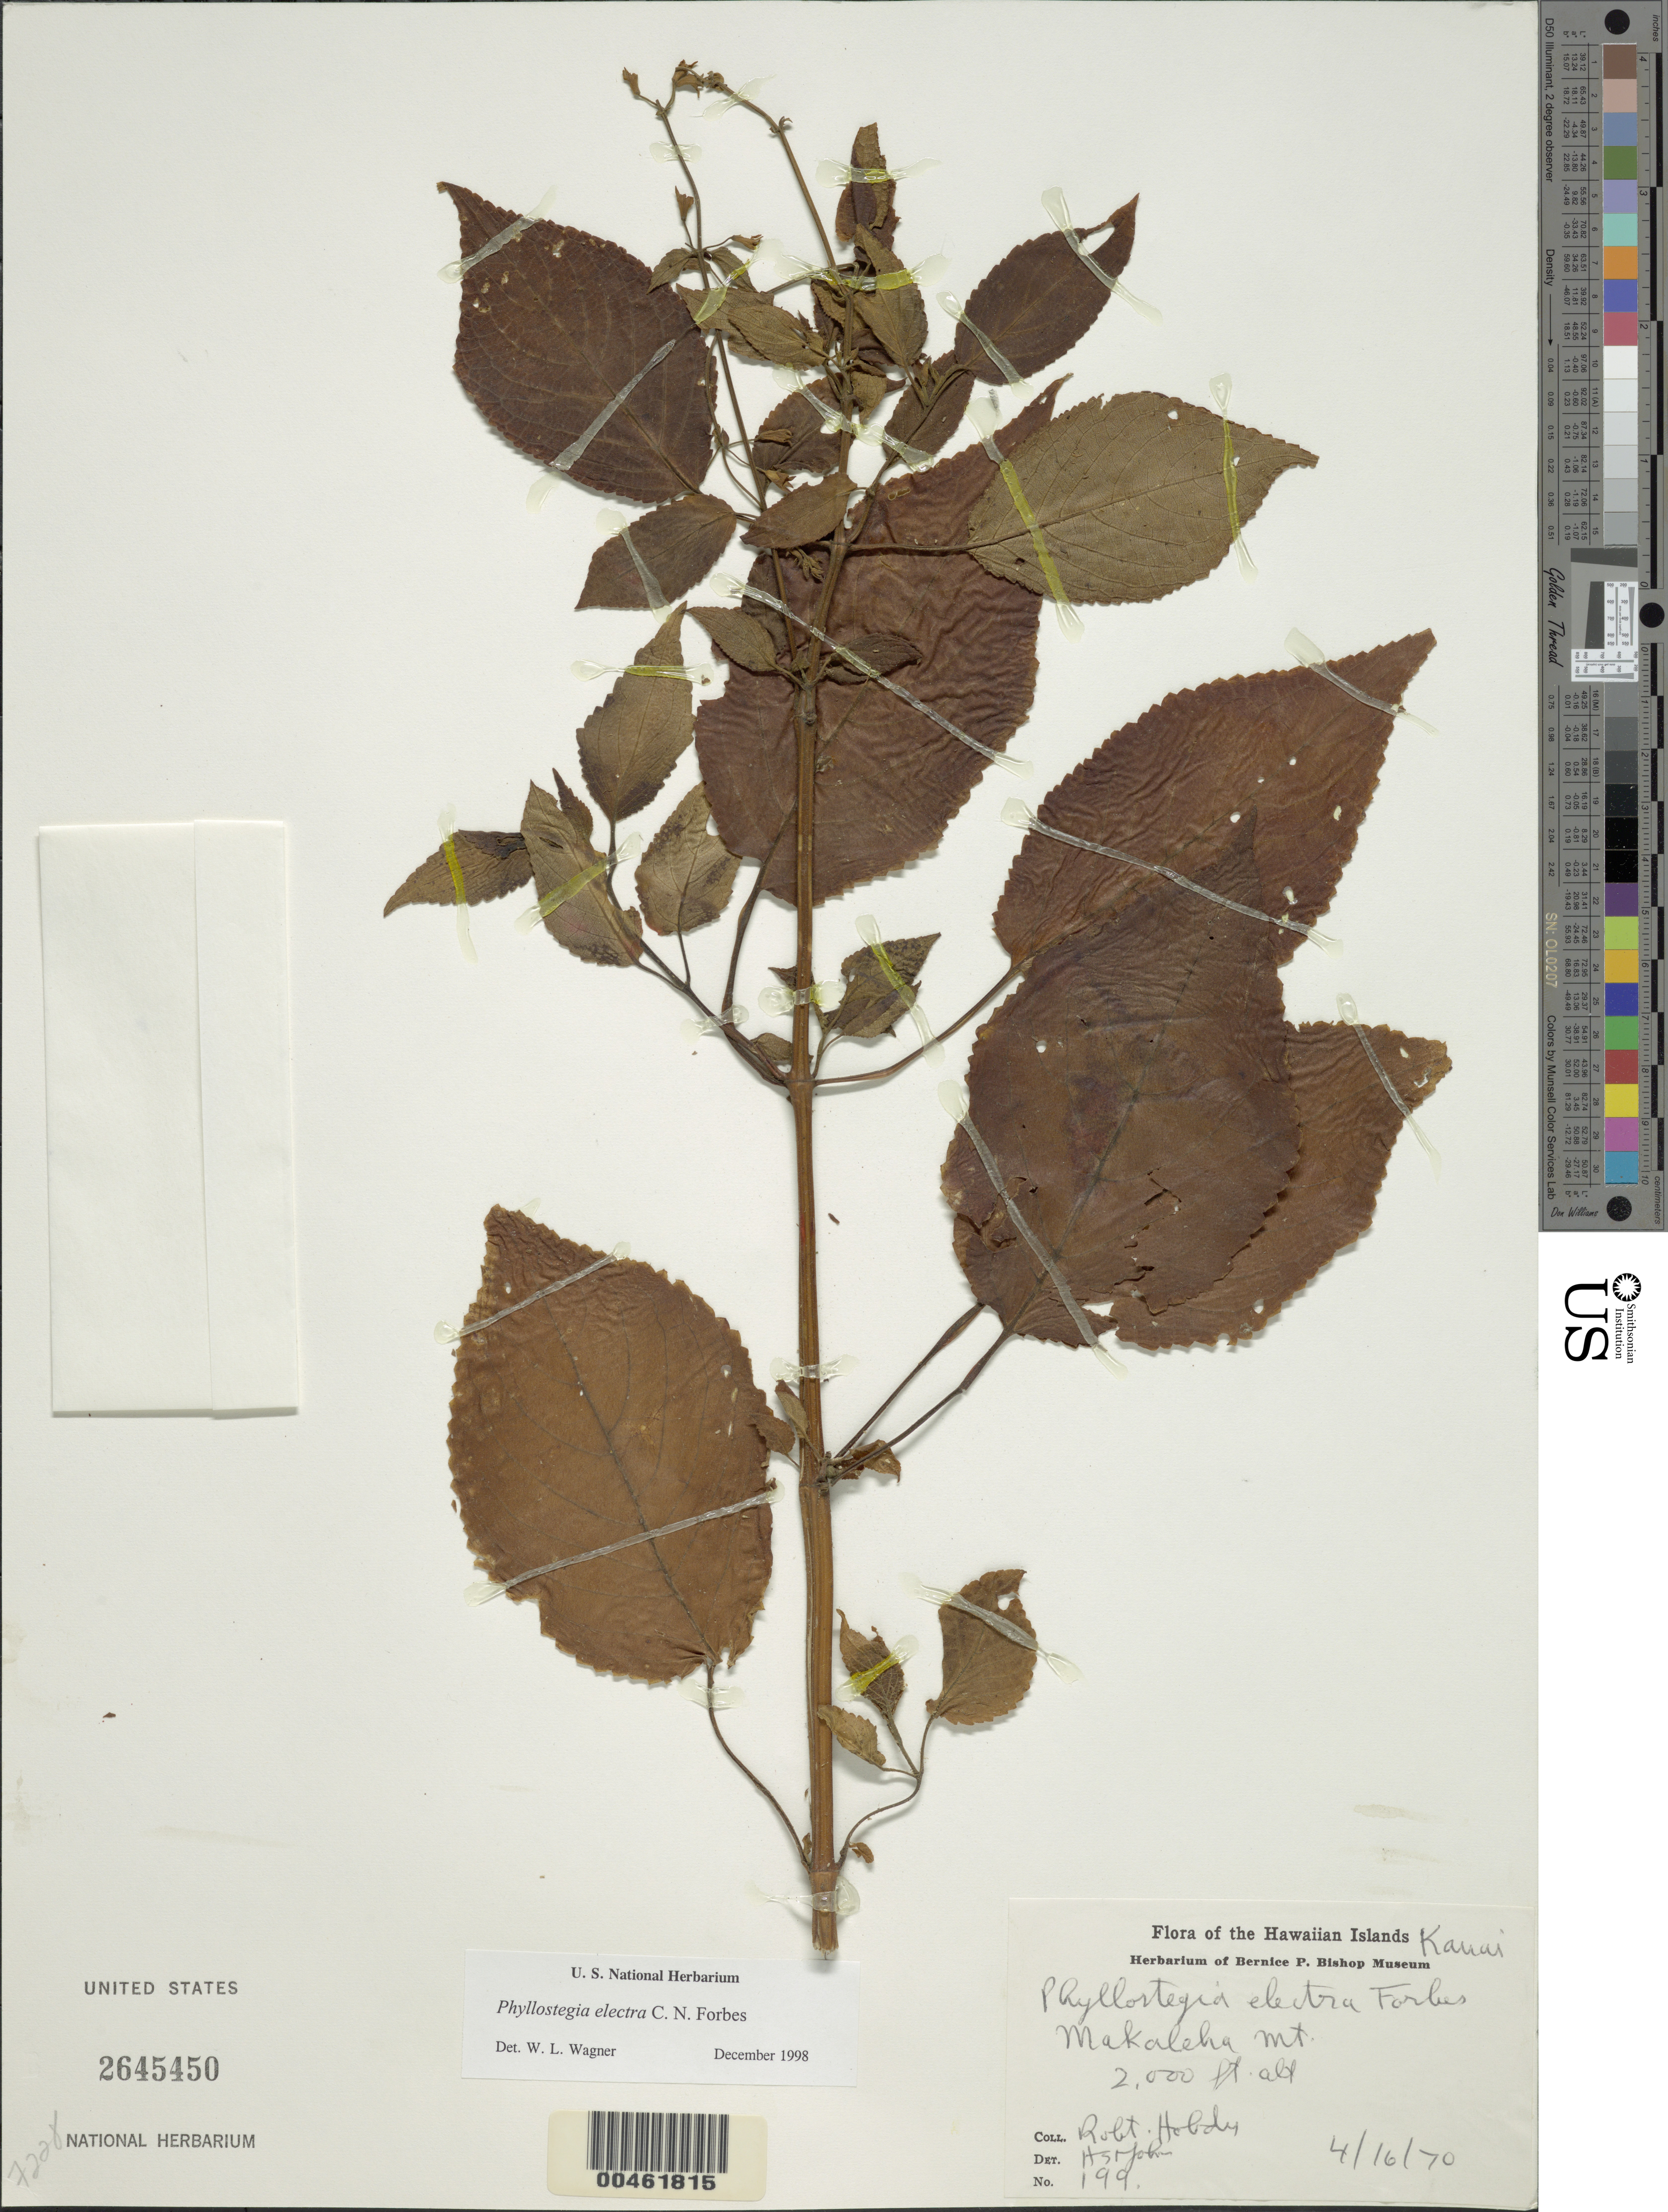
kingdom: Plantae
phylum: Tracheophyta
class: Magnoliopsida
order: Lamiales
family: Lamiaceae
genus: Phyllostegia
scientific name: Phyllostegia electra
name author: C.N. Forbes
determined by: Wagner, W. L., (BOT), Smithsonian Institution - National Museum of Natural History (UNITED STATES)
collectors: R. Hobdy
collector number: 199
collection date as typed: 16 Apr 1970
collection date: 1970-04-16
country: United States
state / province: Hawaii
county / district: Kauai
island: Kaua'i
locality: Makaleha Mountain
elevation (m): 610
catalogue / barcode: US 2645450